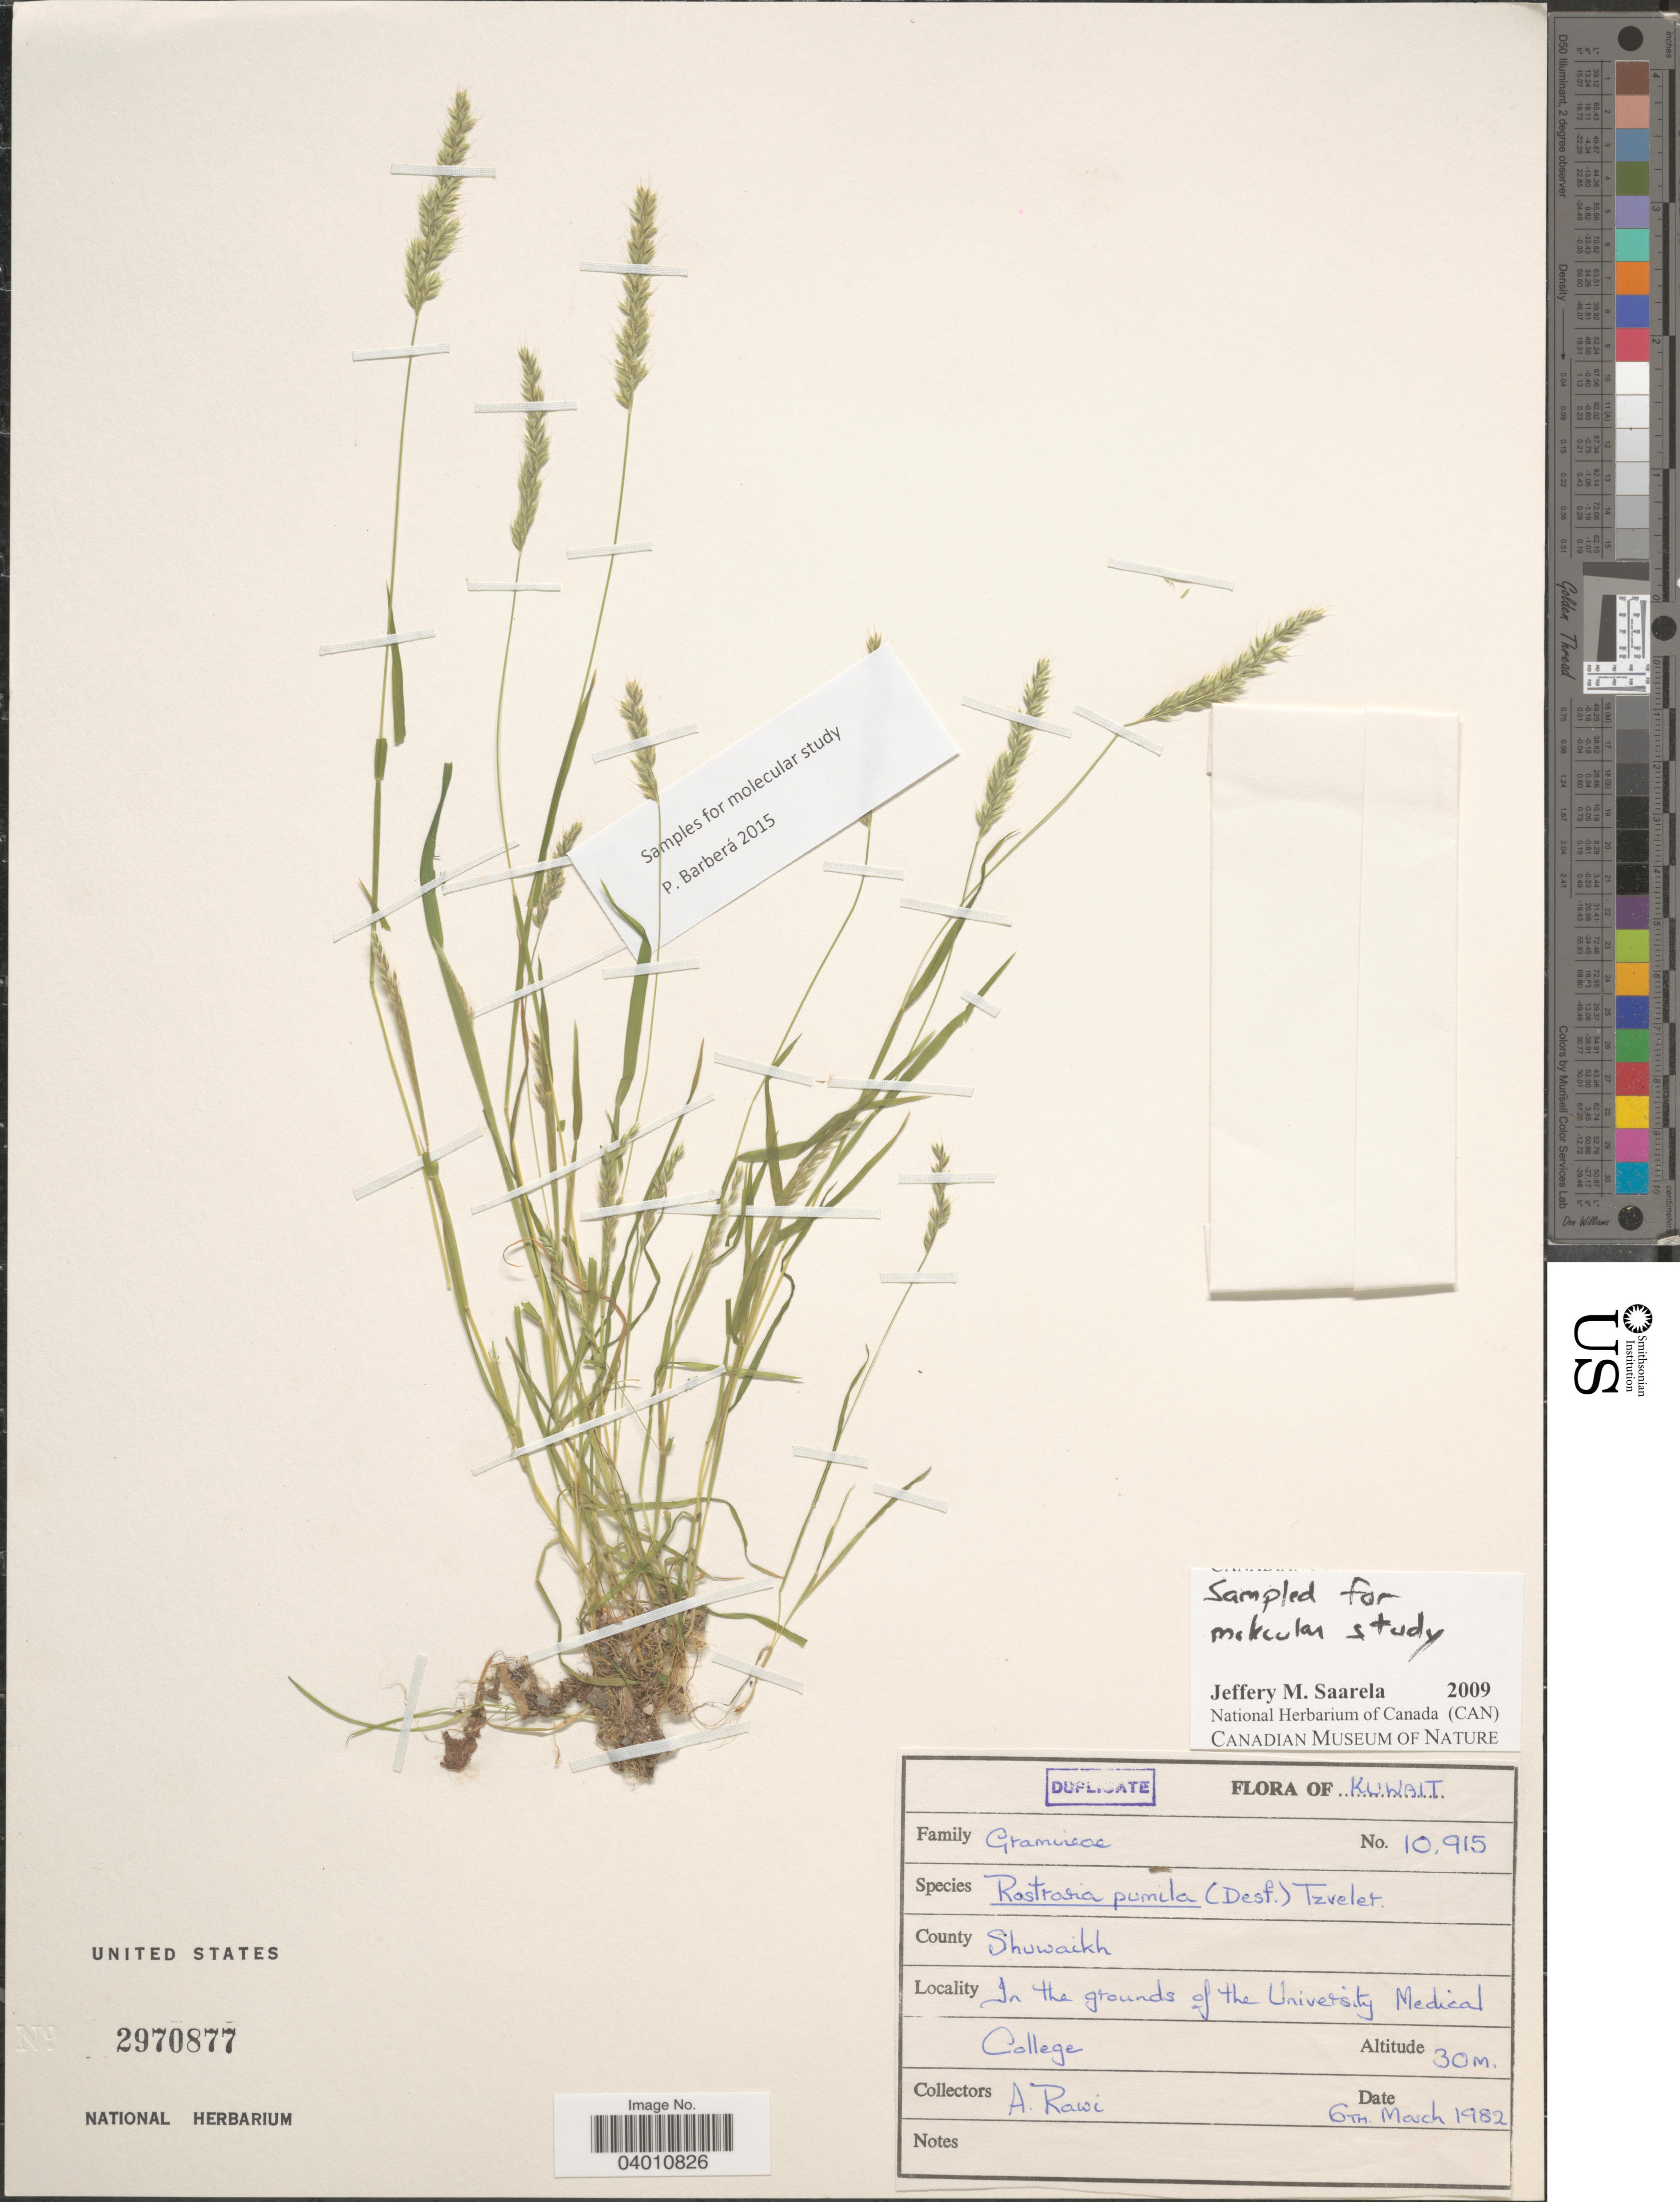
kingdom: Plantae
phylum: Tracheophyta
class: Liliopsida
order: Poales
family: Poaceae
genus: Rostraria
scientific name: Rostraria pumila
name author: (Desf.) Tzvelev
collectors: A. Rawi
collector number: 10915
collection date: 1982-03-06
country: Kuwait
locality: County Shuwaikh. In the grounds of the University Medival College.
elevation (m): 30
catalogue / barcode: US 2970877